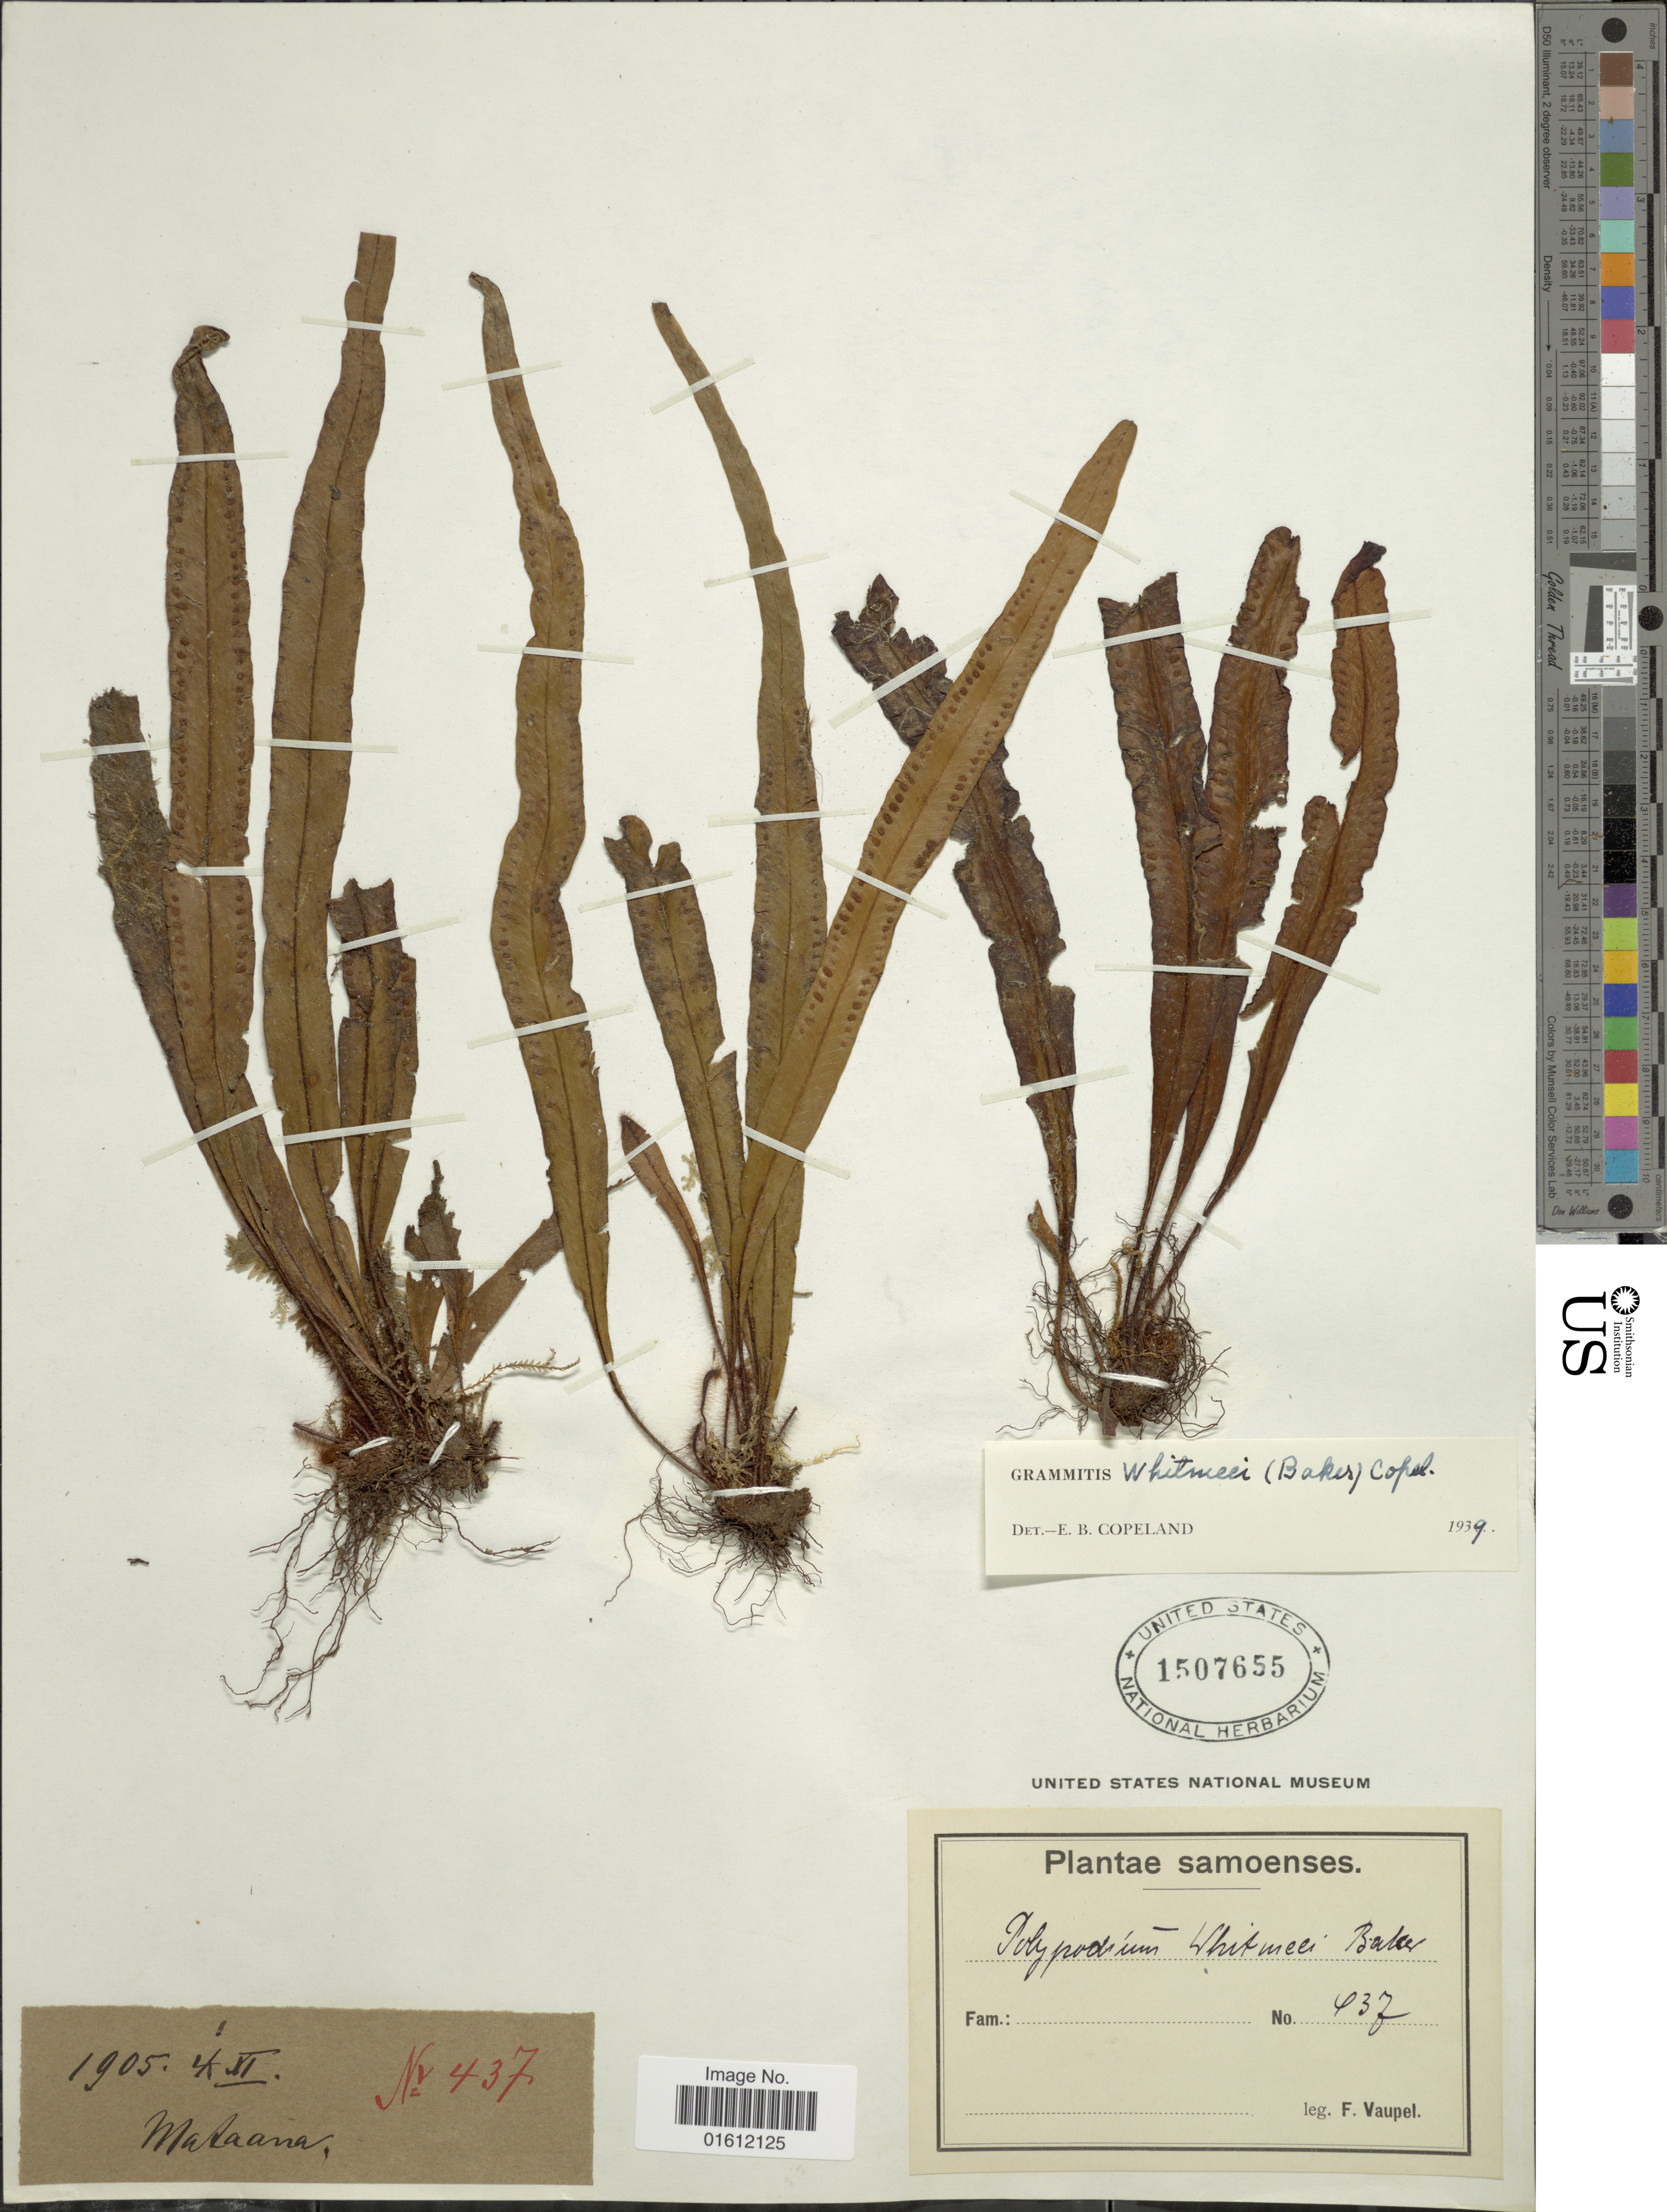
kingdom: Plantae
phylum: Tracheophyta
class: Polypodiopsida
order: Polypodiales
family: Polypodiaceae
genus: Oreogrammitis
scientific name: Oreogrammitis whitmeei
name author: (Baker) Parris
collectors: F. Vaupel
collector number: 437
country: Samoa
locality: Samoenses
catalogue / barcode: US 1507655